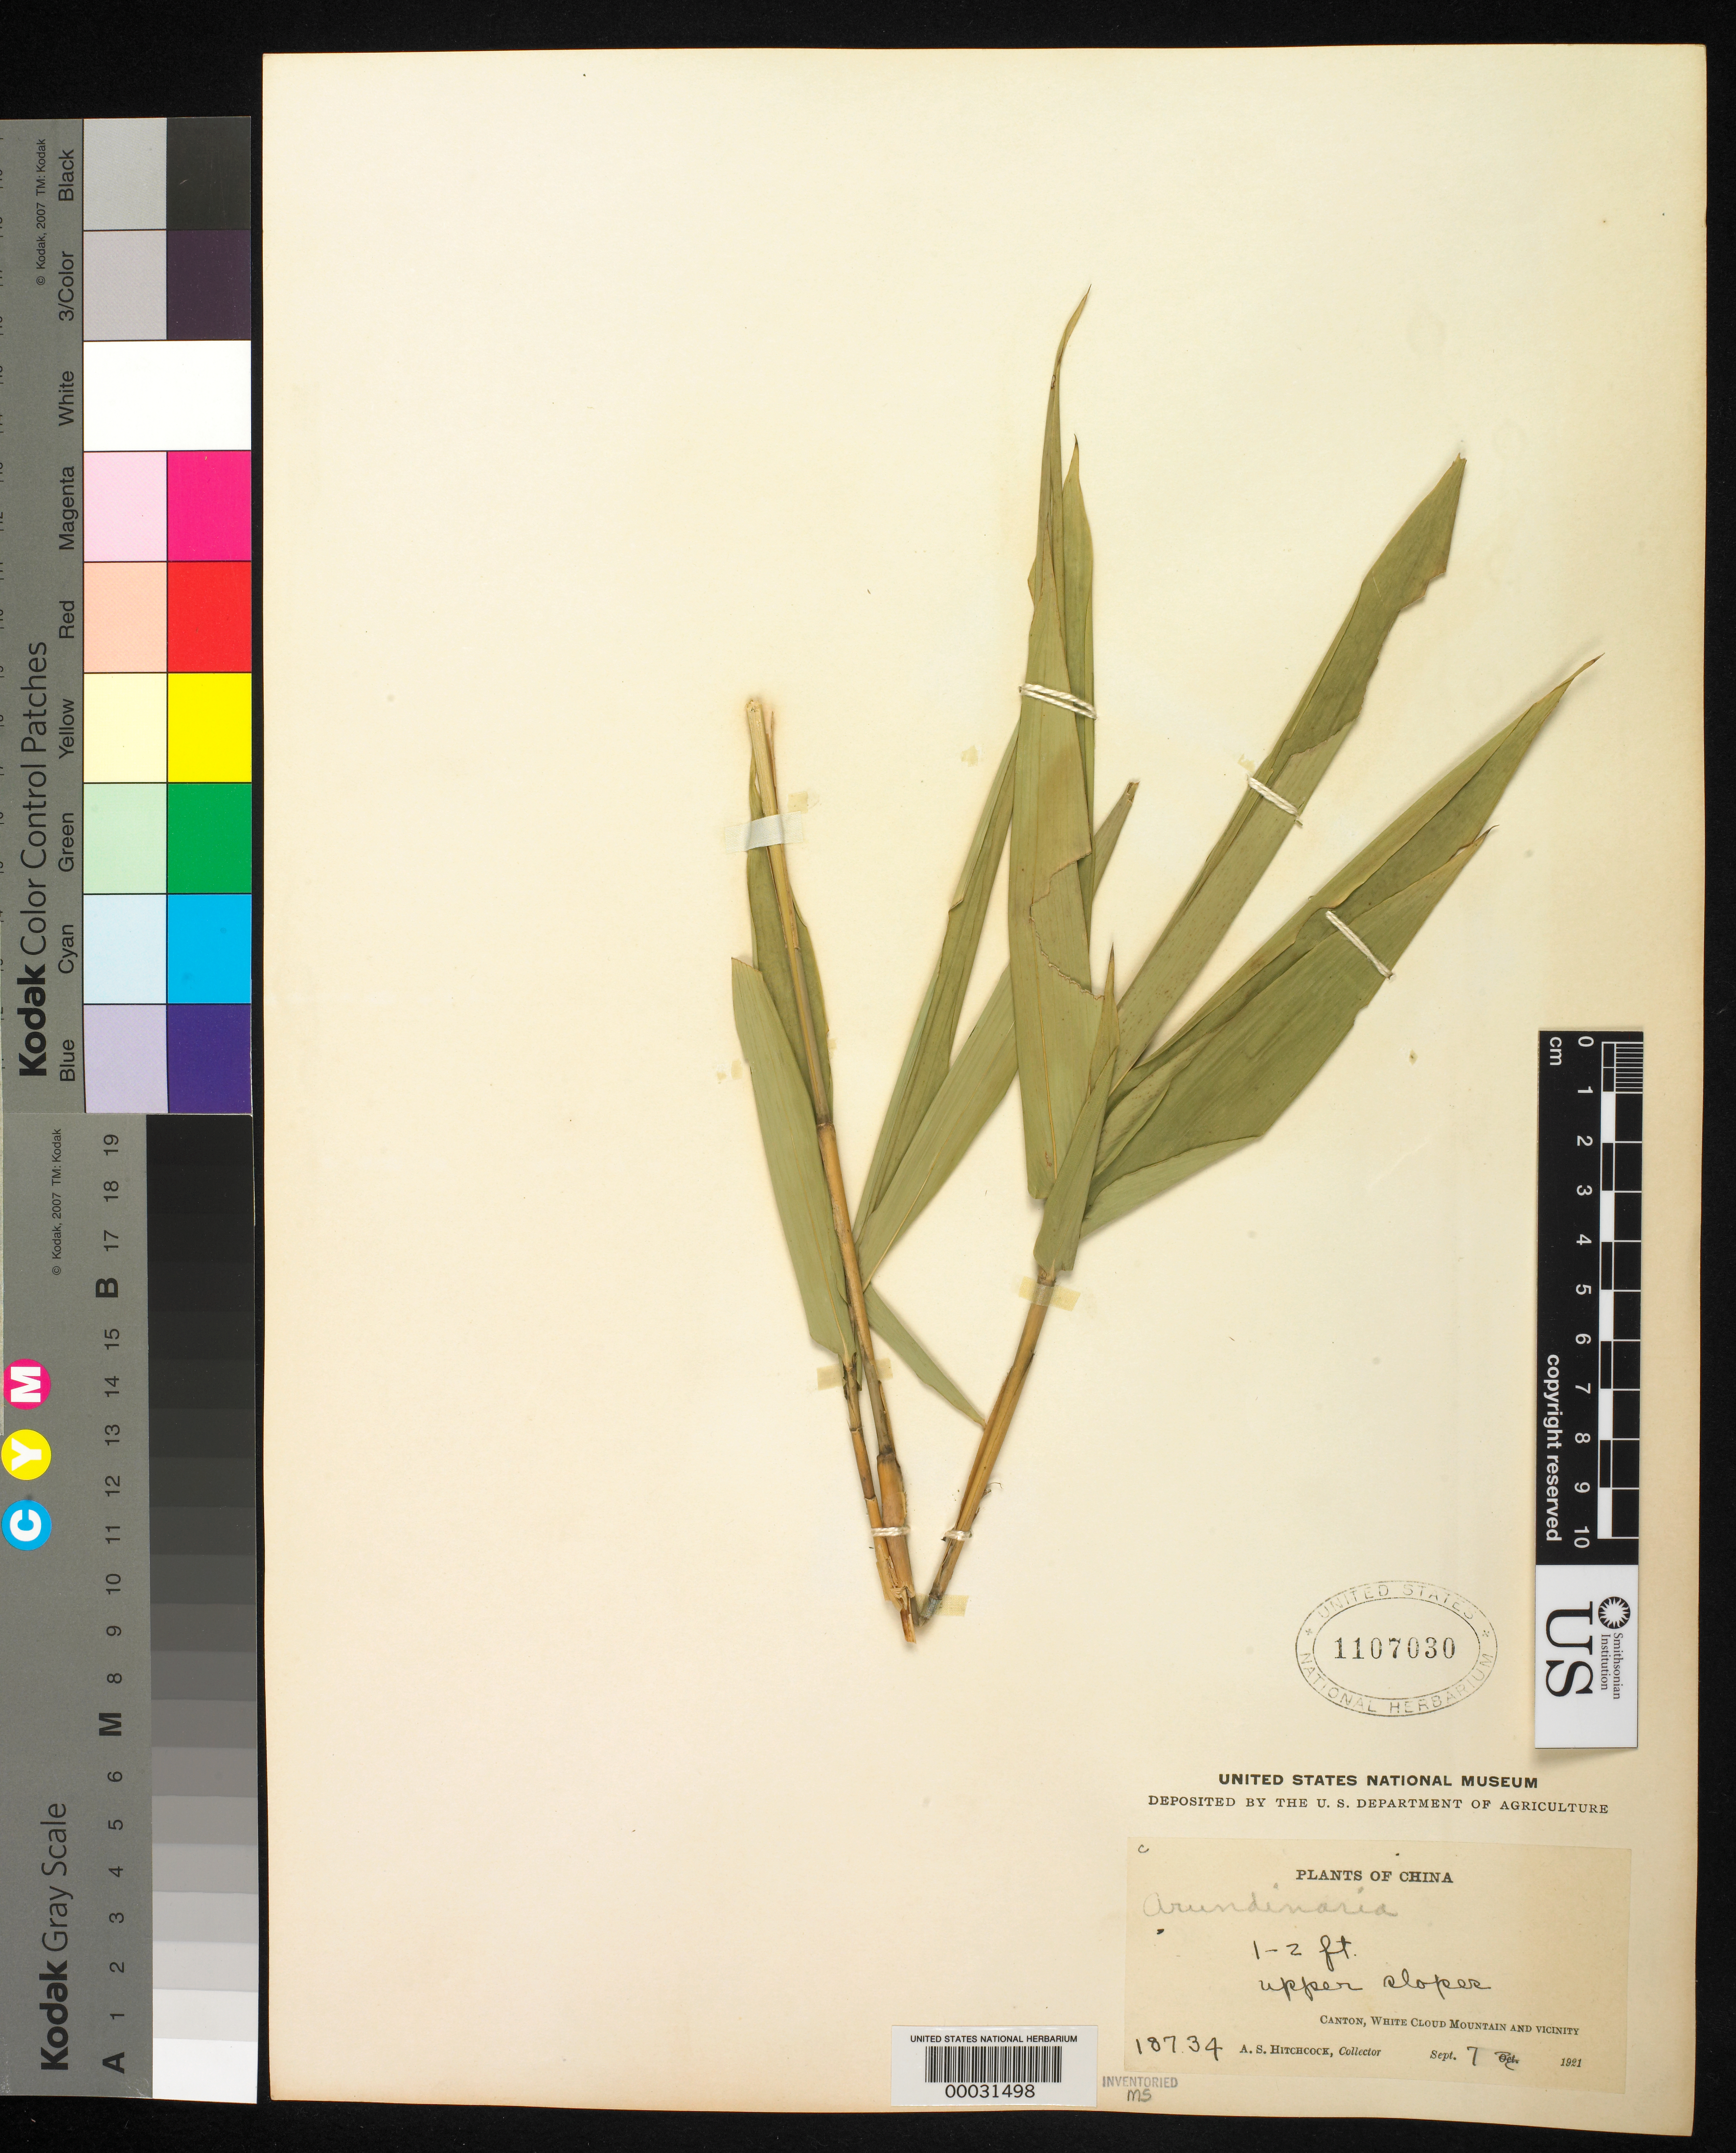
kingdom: Plantae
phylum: Tracheophyta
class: Liliopsida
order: Poales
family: Poaceae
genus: Arundinaria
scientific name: Arundinaria sp.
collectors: A. S. Hitchcock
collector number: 18734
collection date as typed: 07 Sep 1921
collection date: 1921-09-07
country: China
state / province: Guangdong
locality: Canton, White Cloud Mountain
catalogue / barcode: US 1107030